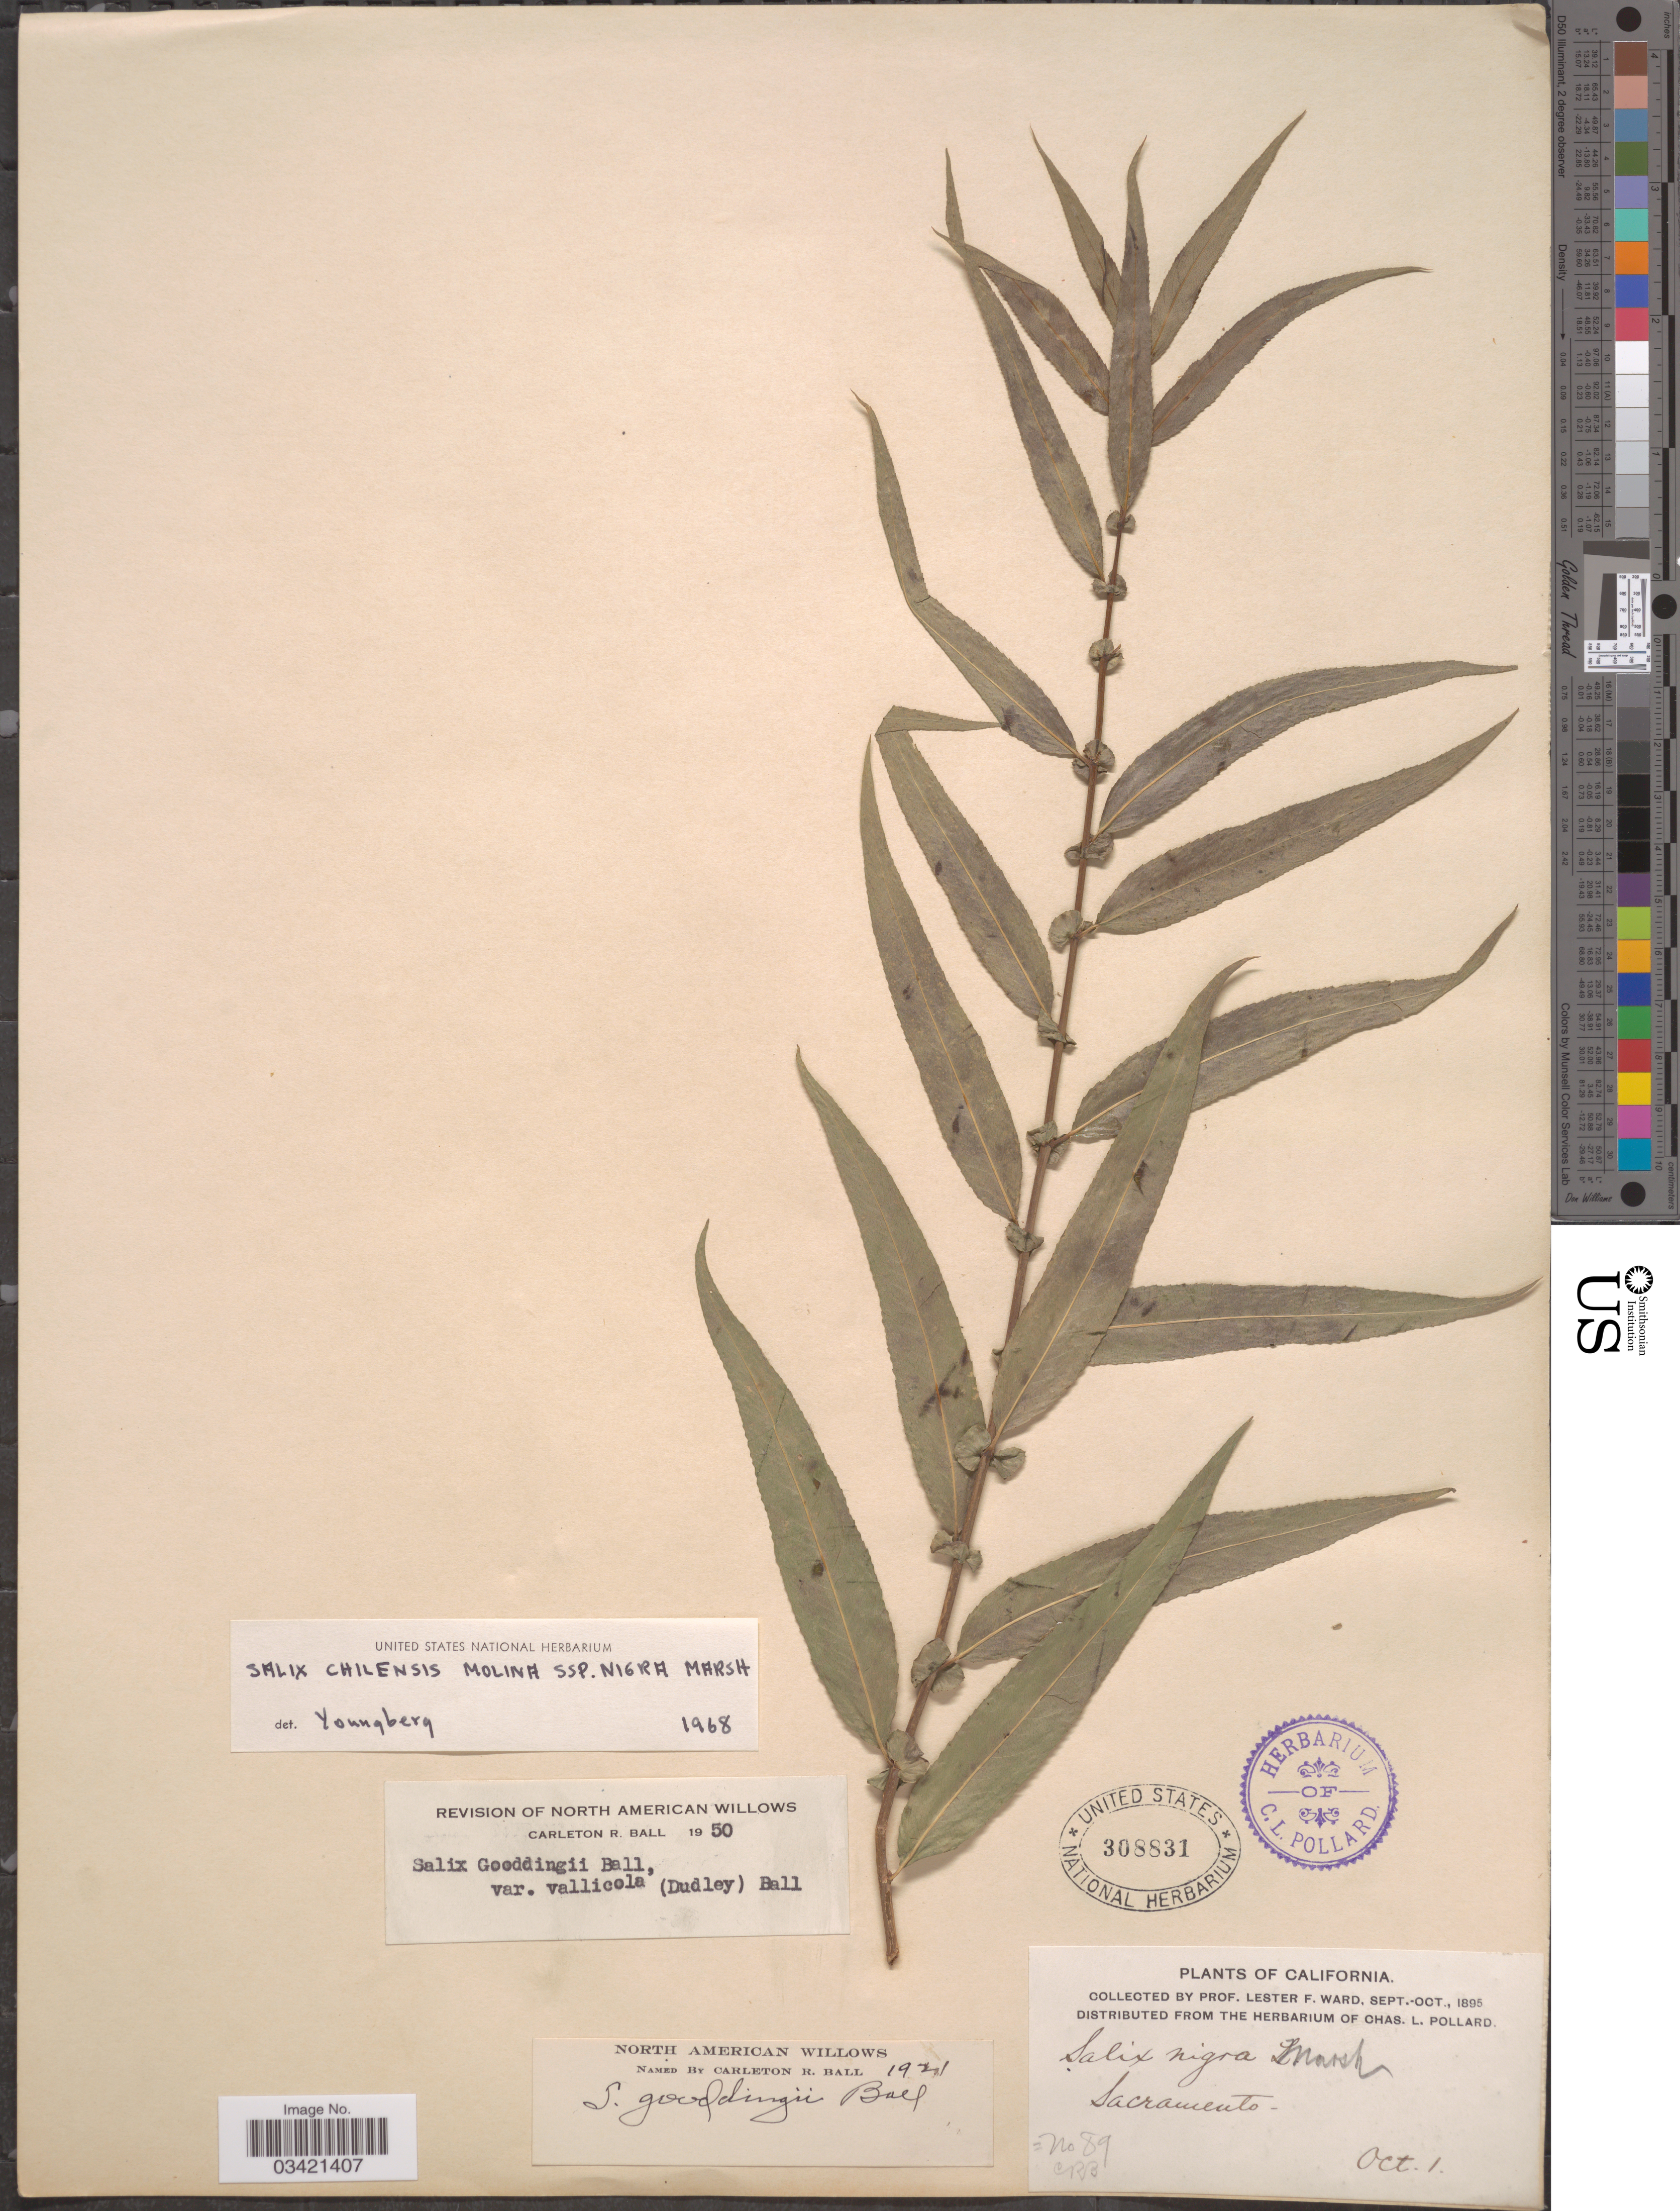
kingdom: Plantae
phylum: Tracheophyta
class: Magnoliopsida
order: Malpighiales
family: Salicaceae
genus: Salix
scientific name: Salix gooddingii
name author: C.R. Ball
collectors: L. F. Ward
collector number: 89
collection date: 1895-10-01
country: United States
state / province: California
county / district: Sacramento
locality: Sacramento.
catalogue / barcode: US 308831